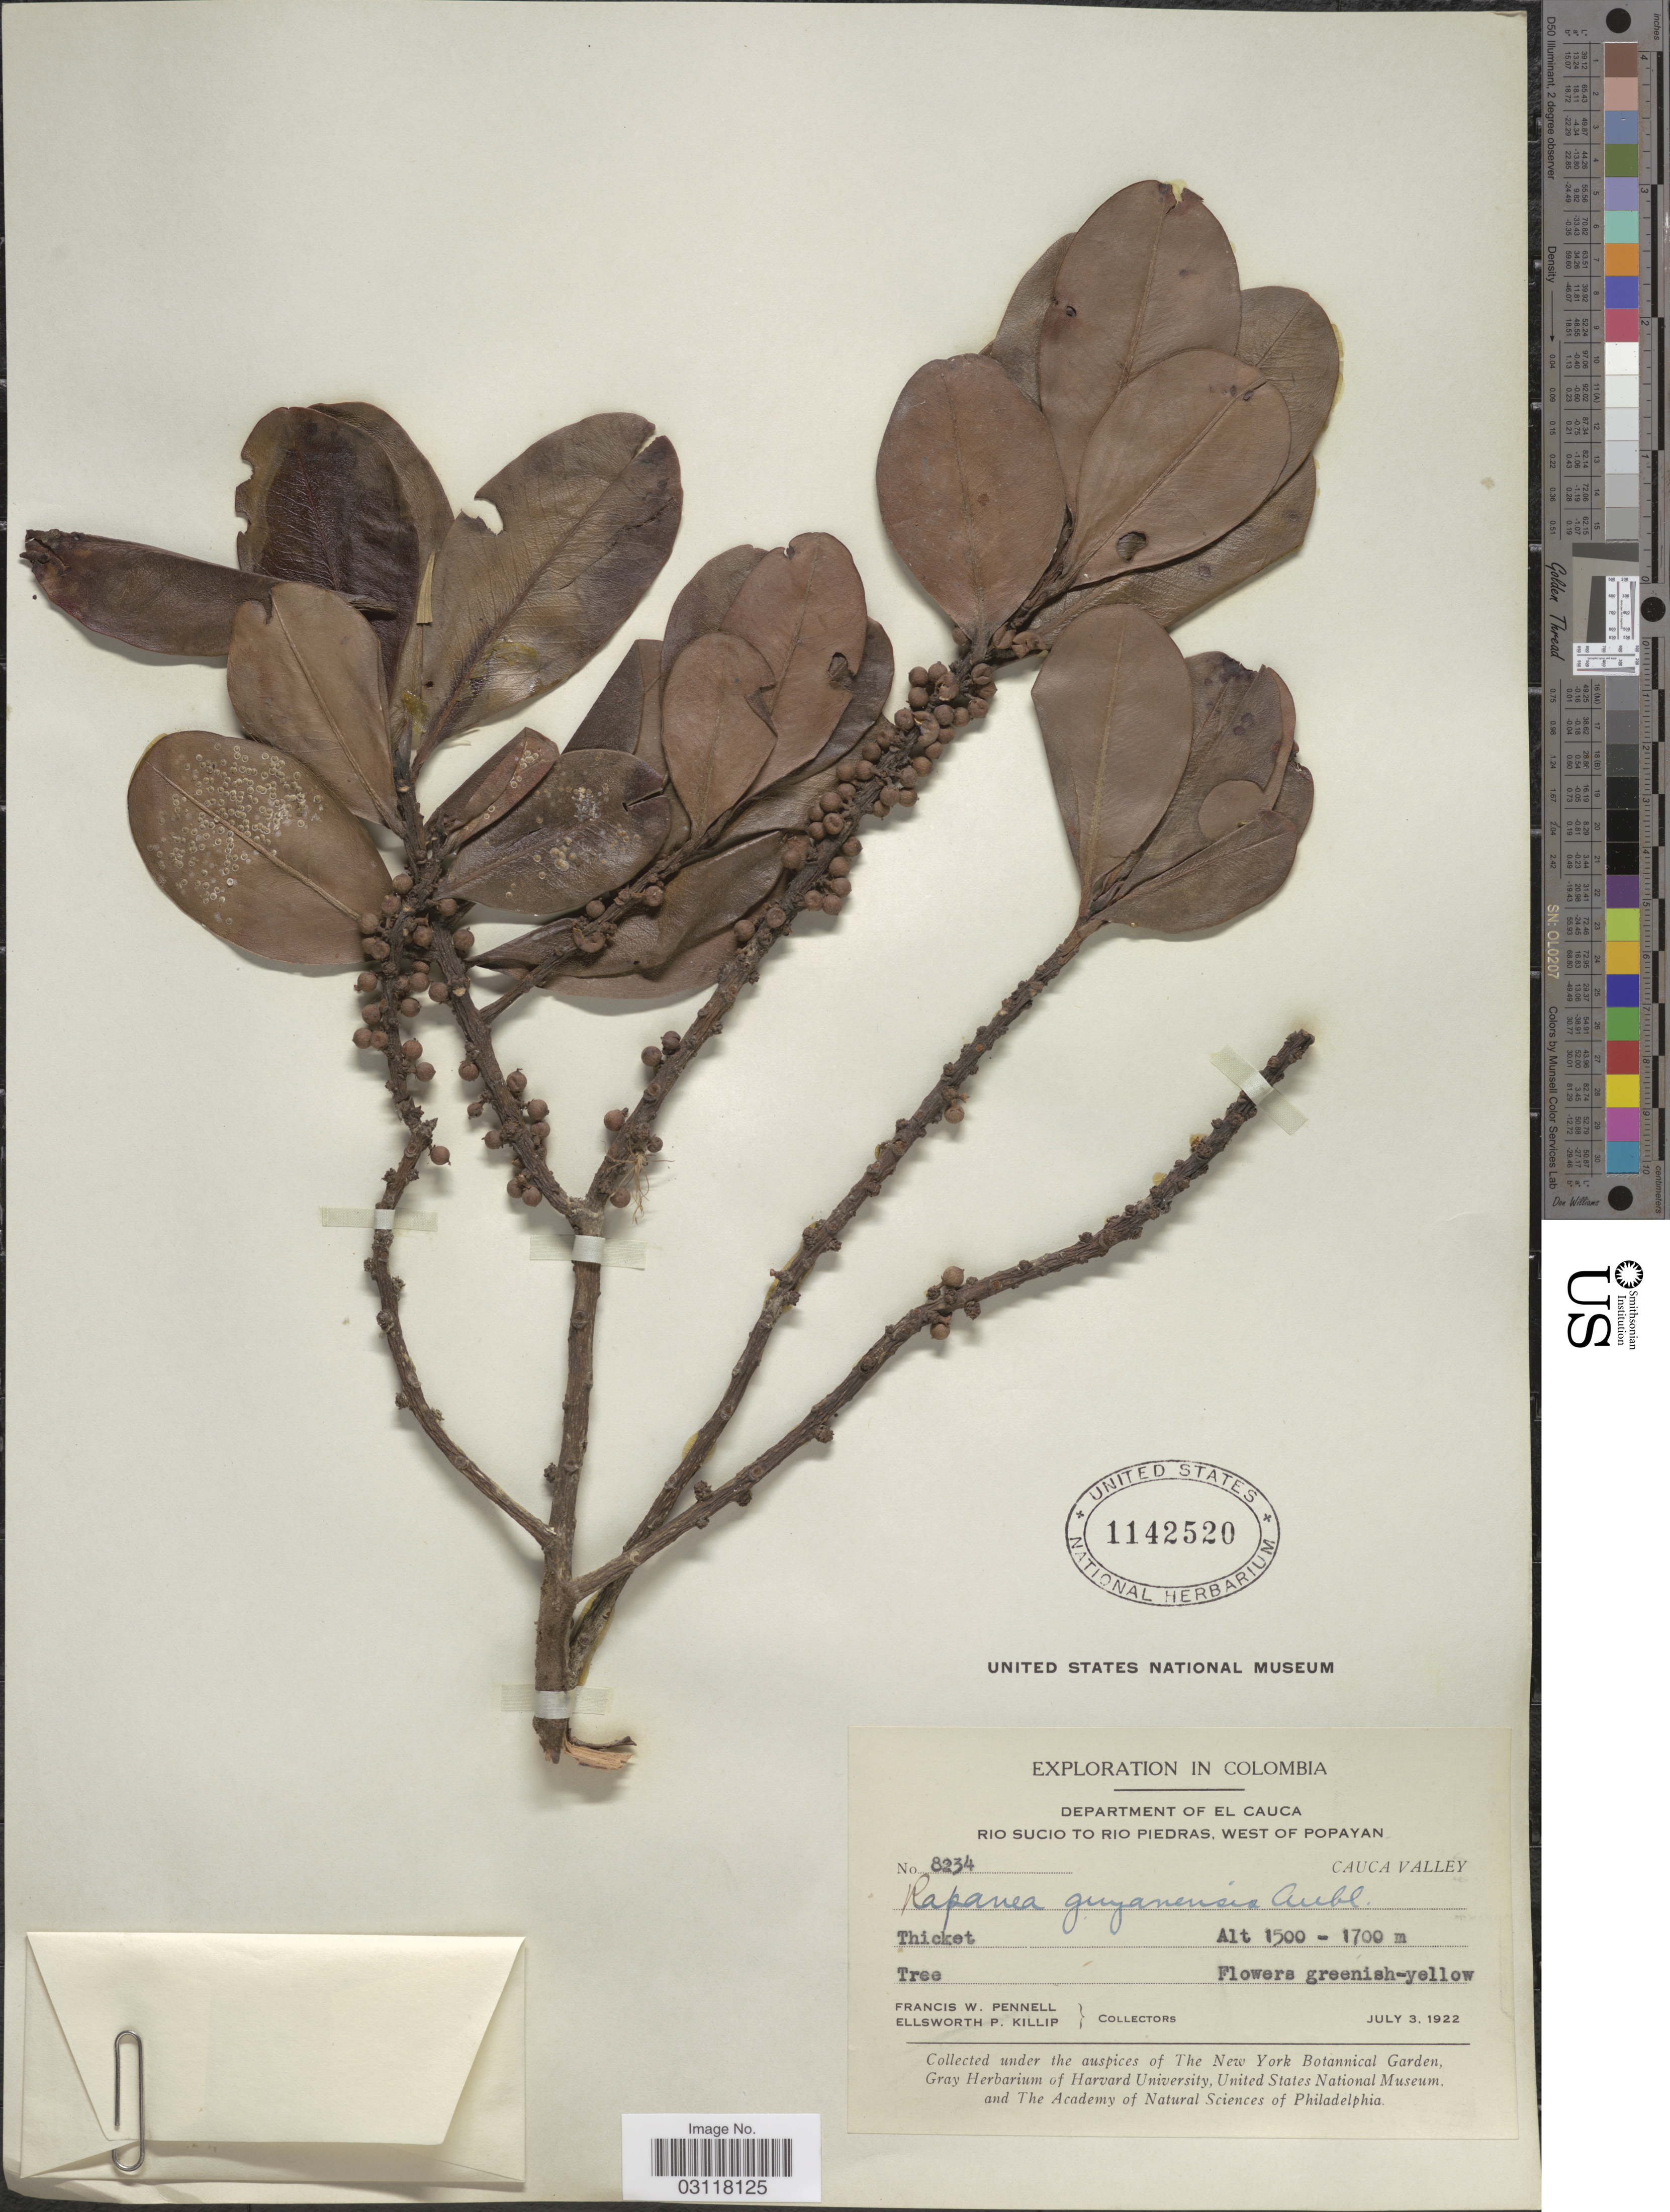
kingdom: Plantae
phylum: Tracheophyta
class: Magnoliopsida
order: Ericales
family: Primulaceae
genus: Rapanea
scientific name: Rapanea guianensis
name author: Aubl.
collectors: F. W. Pennell & E. P. Killip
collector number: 8234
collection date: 1922-07-03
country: Colombia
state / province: Cauca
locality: Department of El Cauca, Rio Sucio to Rio Piedras, West of Popayan, Cauca Valley.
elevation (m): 1500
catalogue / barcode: US 1142520